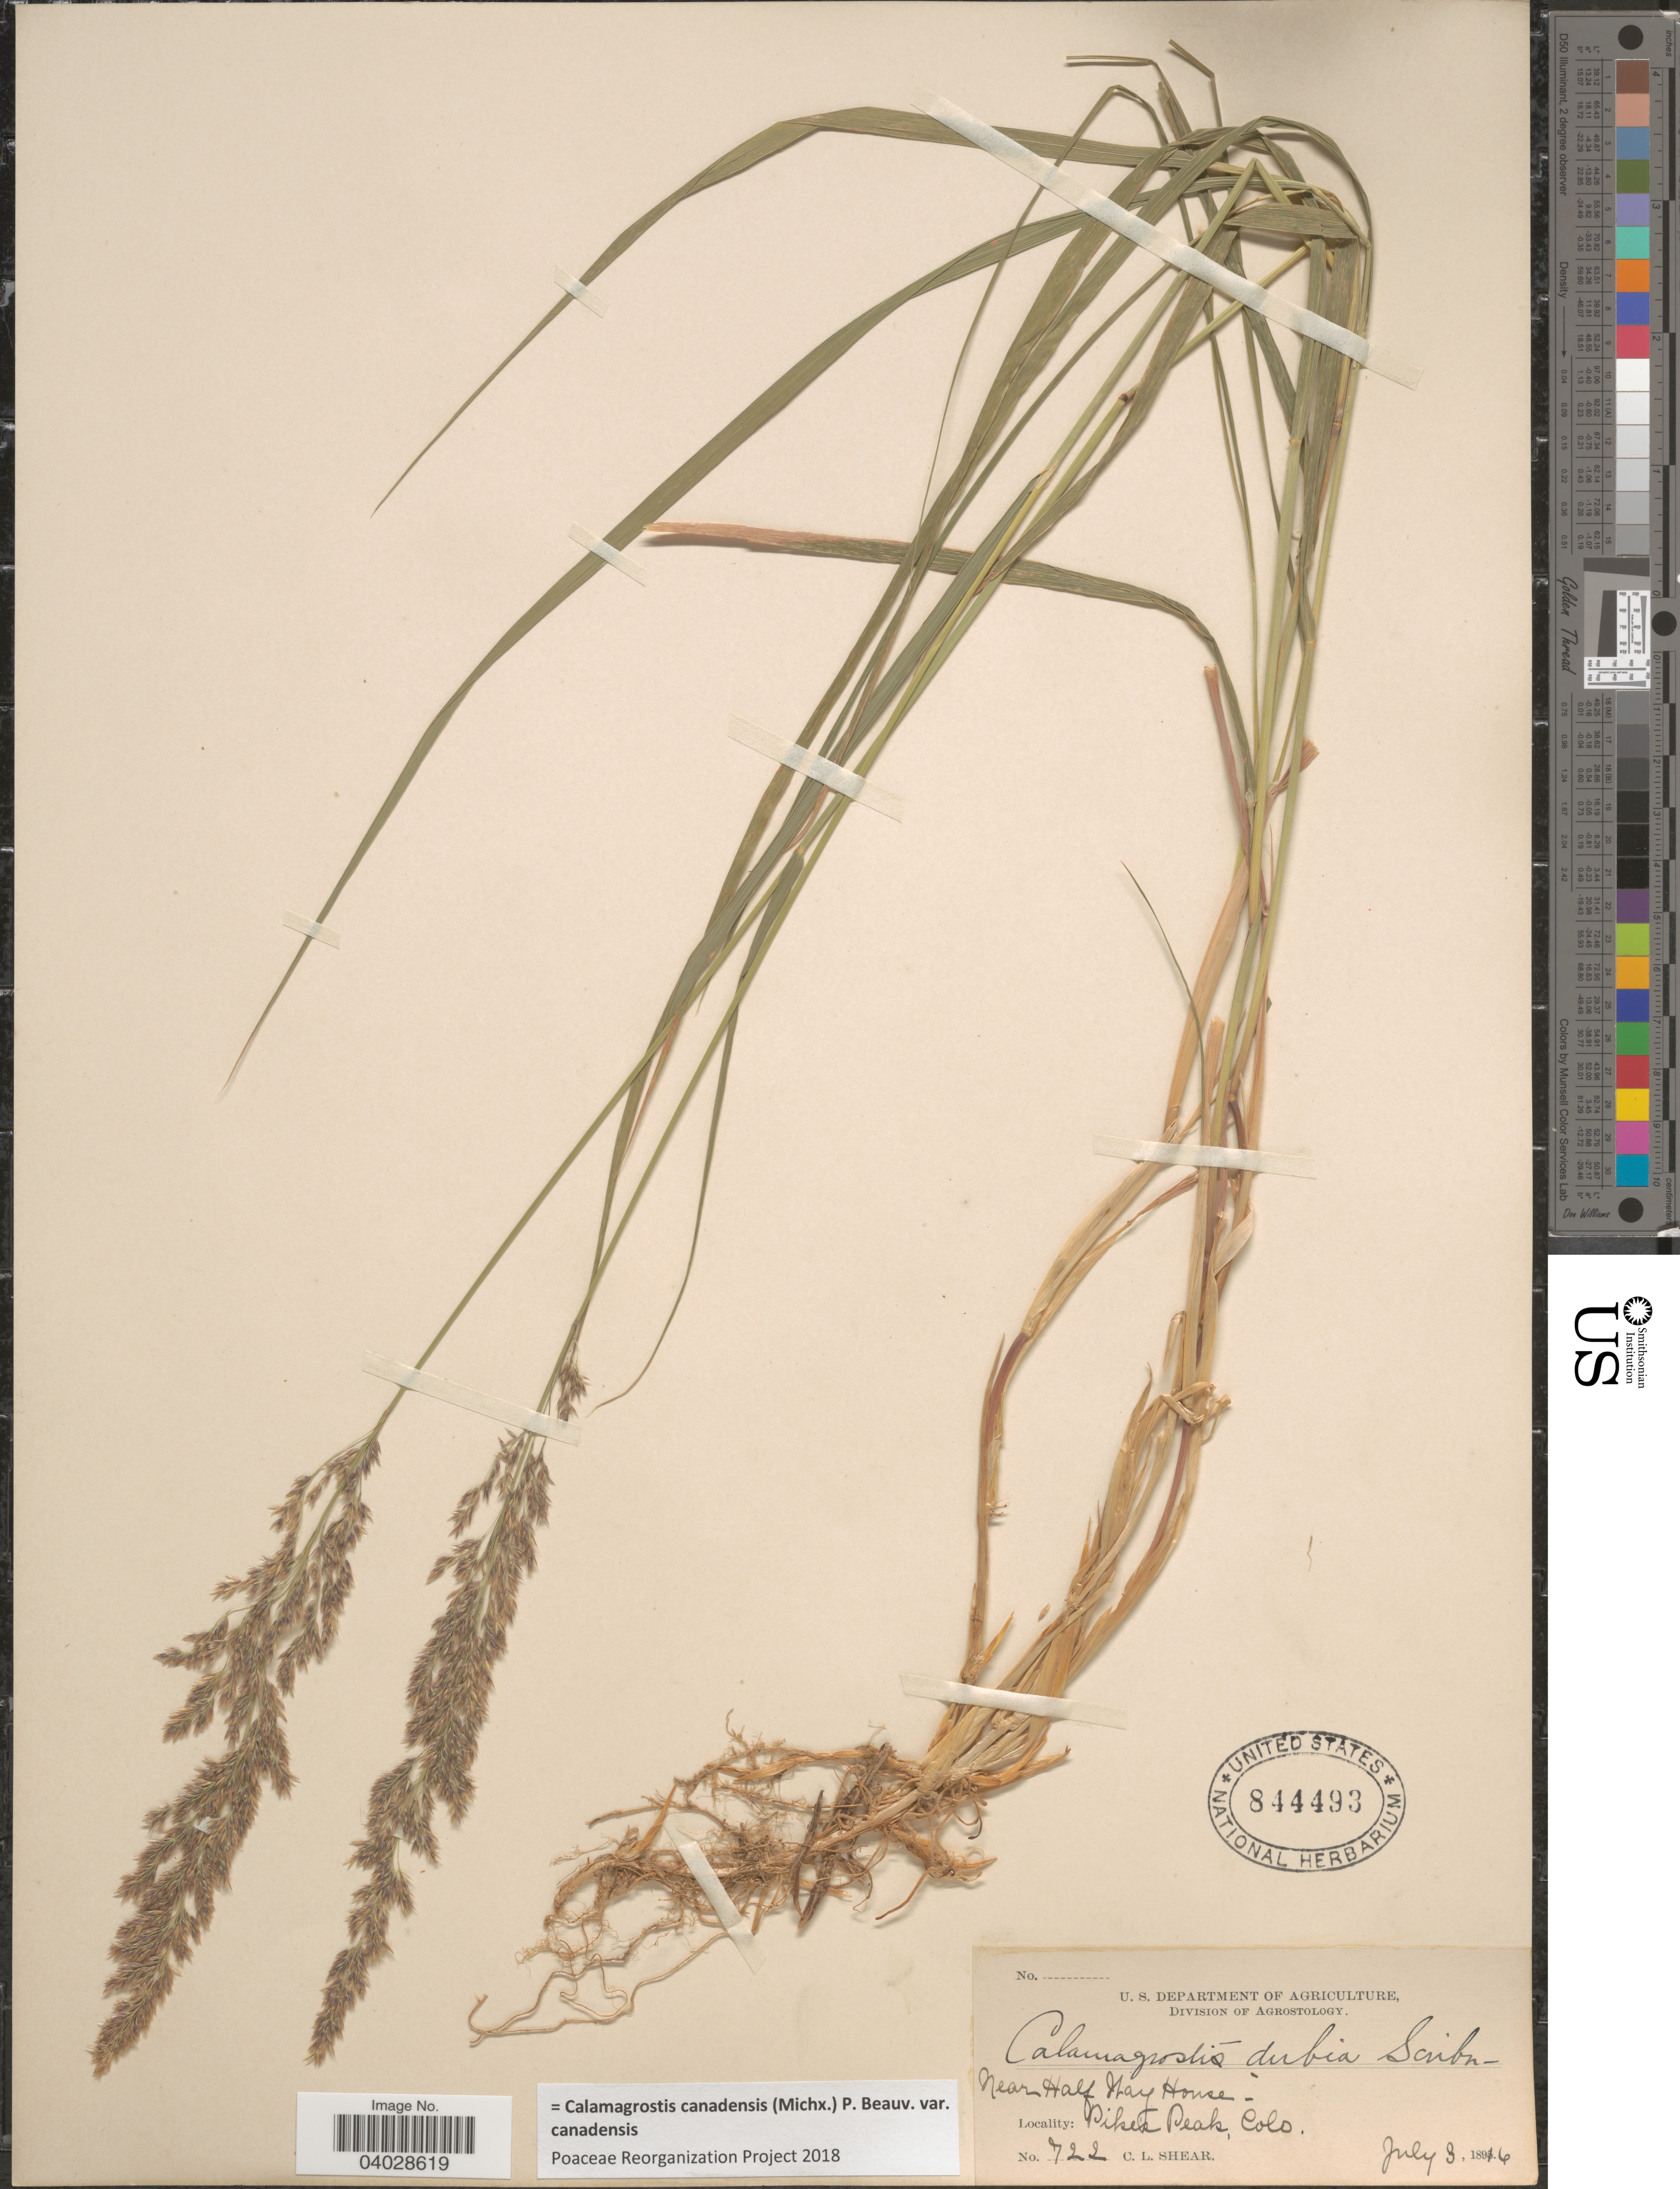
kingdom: Plantae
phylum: Tracheophyta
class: Liliopsida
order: Poales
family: Poaceae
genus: Calamagrostis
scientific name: Calamagrostis canadensis var. canadensis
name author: (Michx.) P. Beauv.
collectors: C. L. Shear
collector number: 722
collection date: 1896-07-03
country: United States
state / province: Colorado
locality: Near Half Way House. Pikes Peak.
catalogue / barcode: US 844493